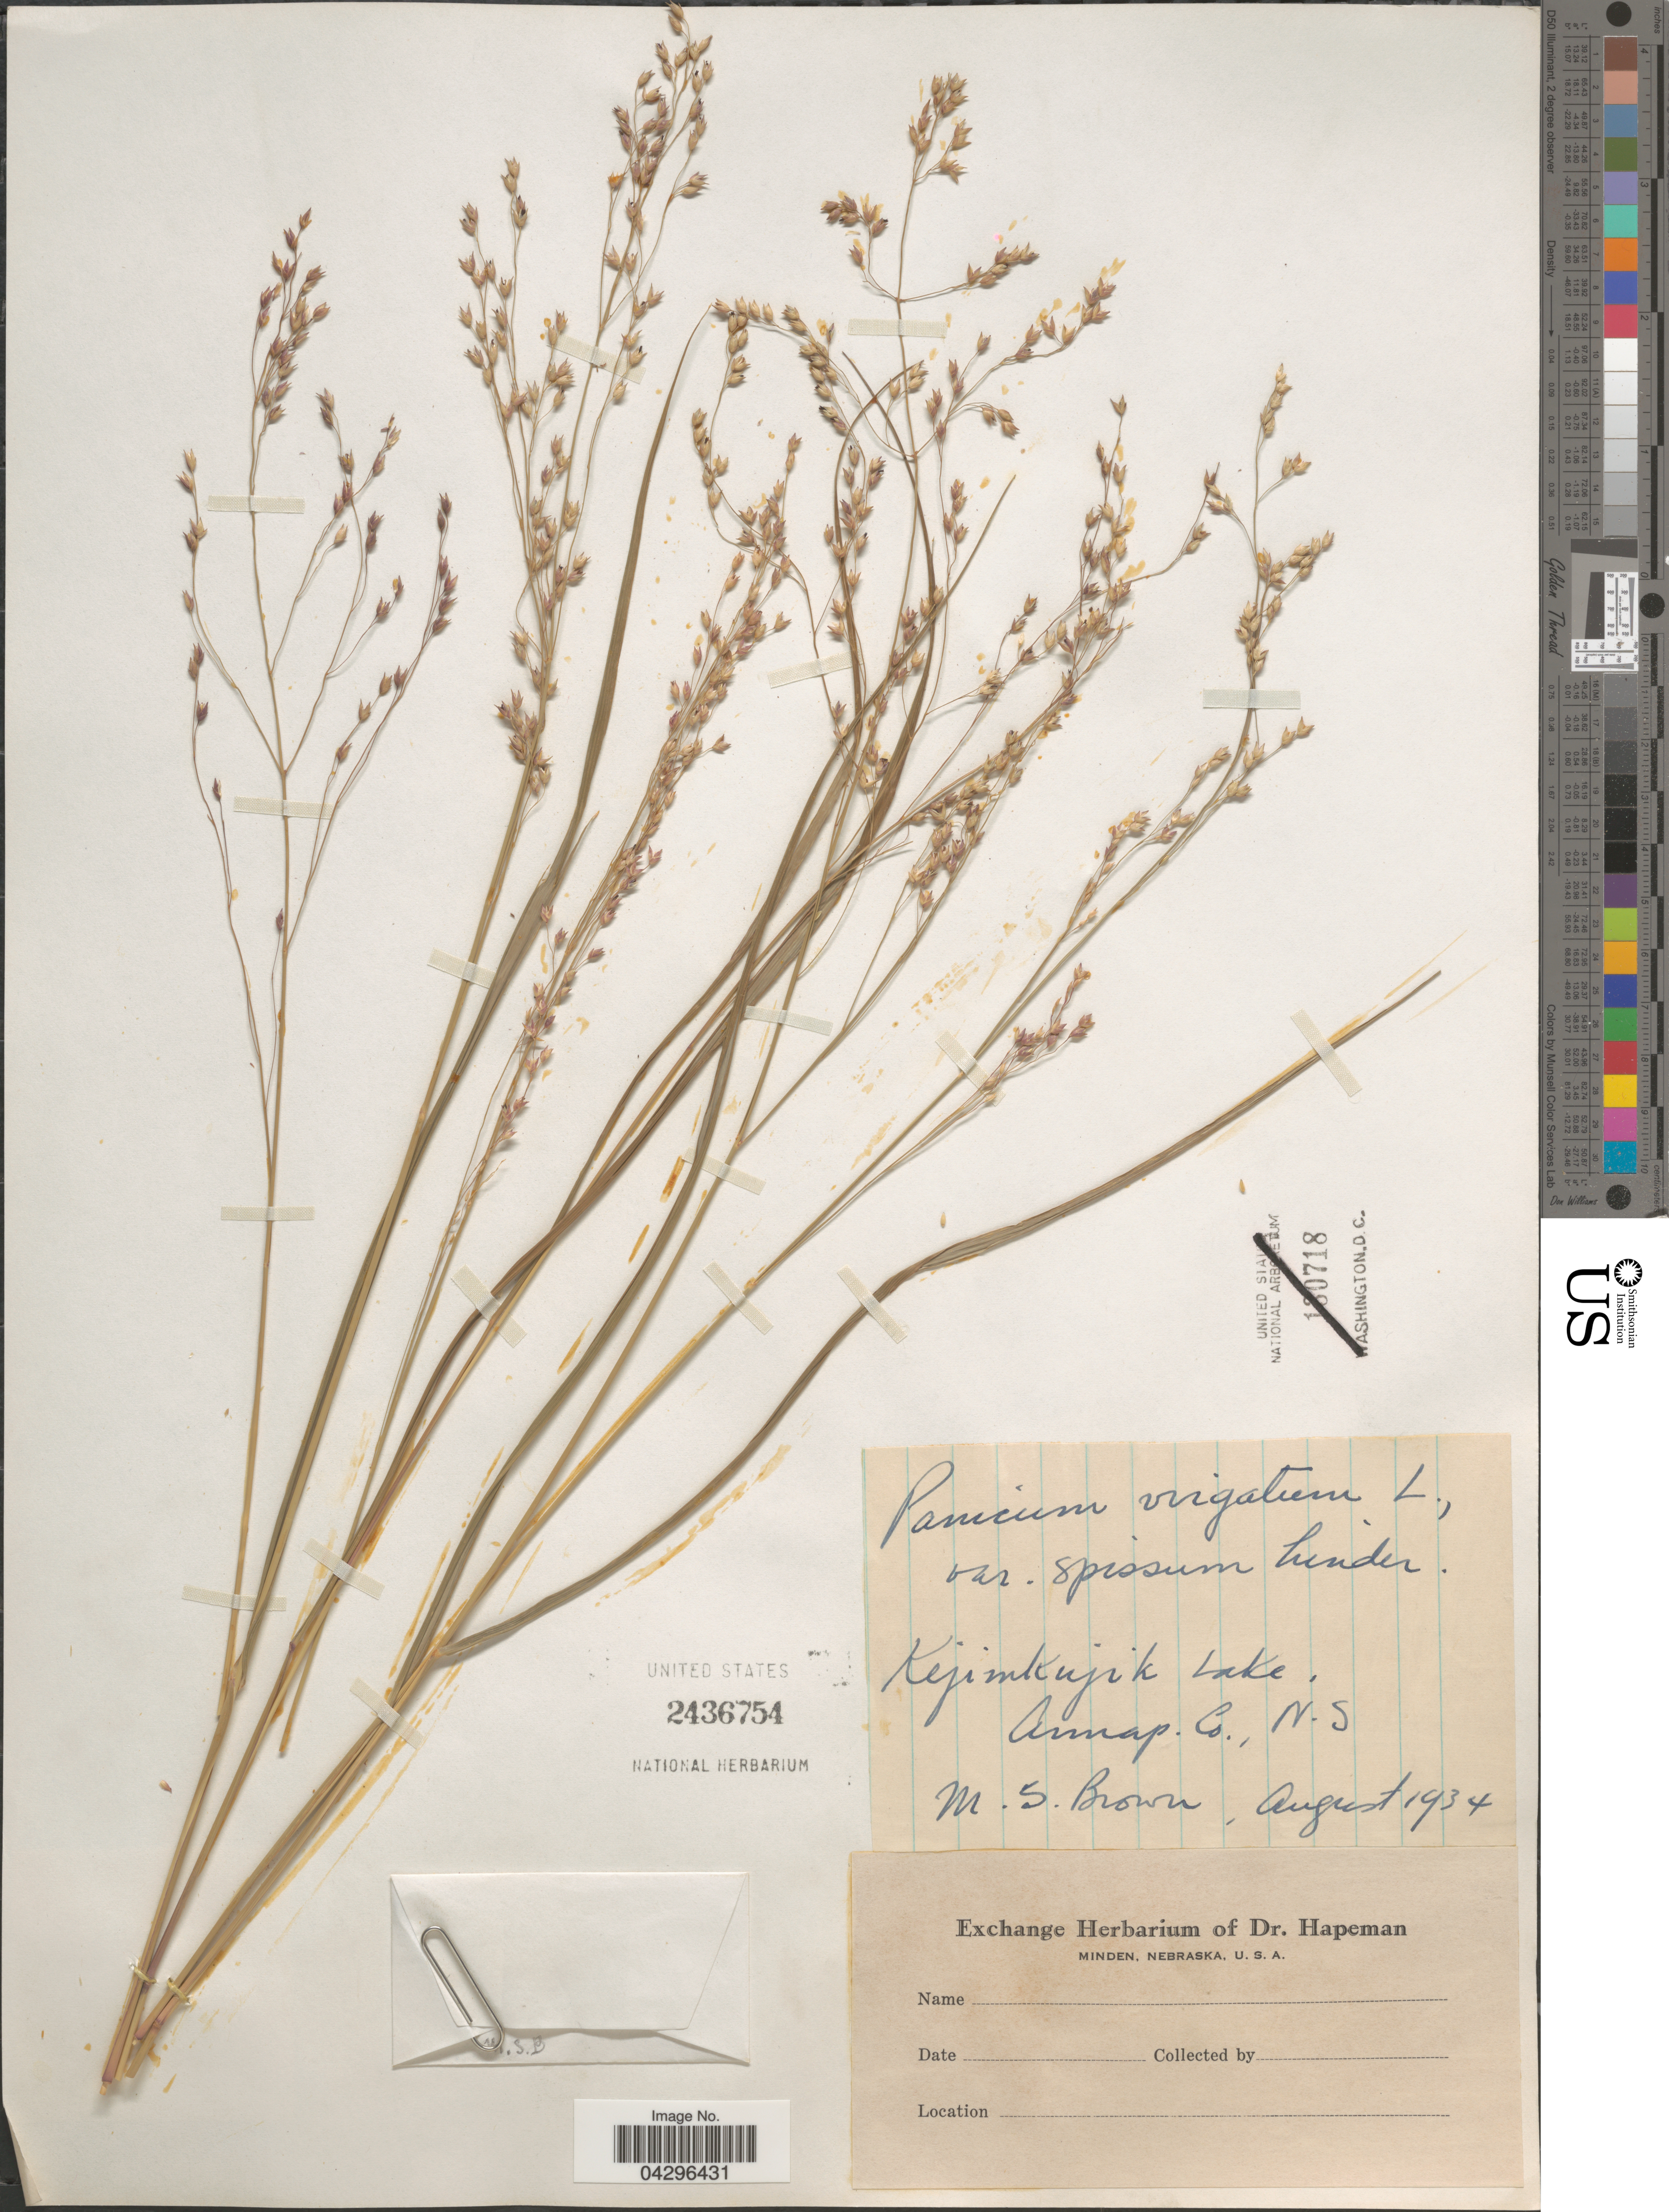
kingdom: Plantae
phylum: Tracheophyta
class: Liliopsida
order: Poales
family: Poaceae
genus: Panicum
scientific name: Panicum virgatum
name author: L.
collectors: M. S. Brown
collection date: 1934-08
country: Canada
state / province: Nova Scotia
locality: Kejimkujik Lake, Armap Co.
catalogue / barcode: US 2436754